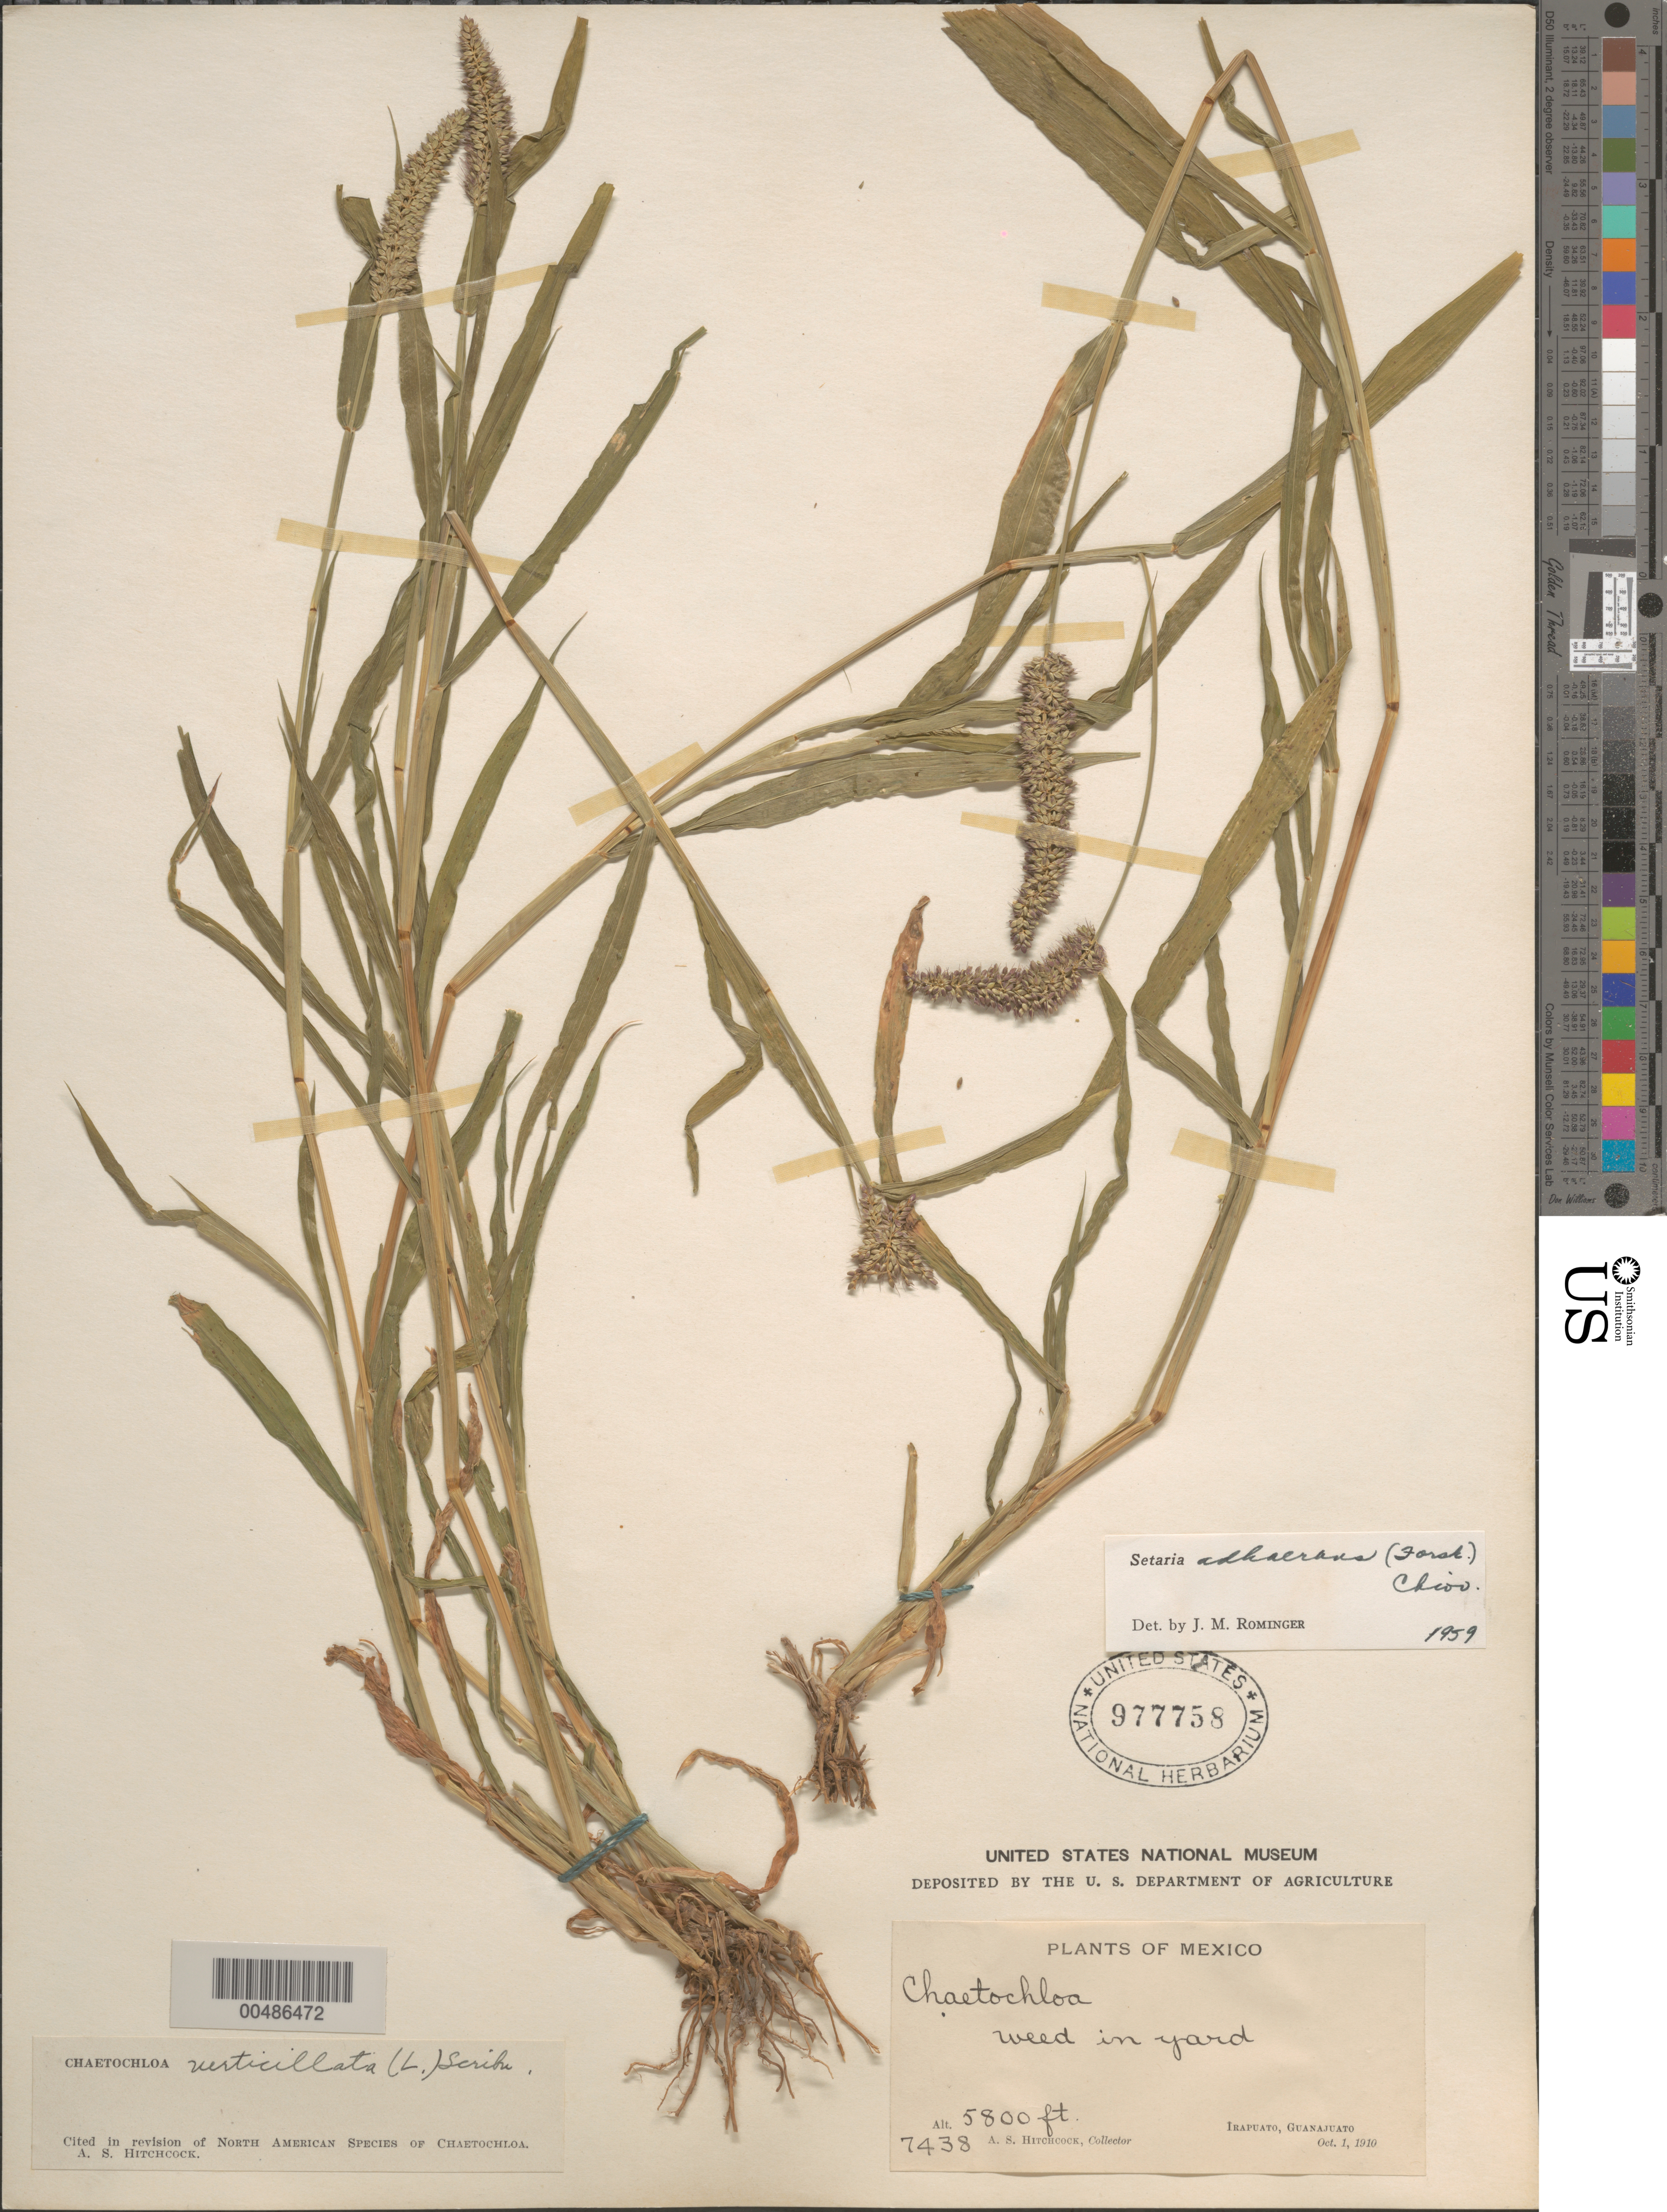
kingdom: Plantae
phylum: Tracheophyta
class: Liliopsida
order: Poales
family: Poaceae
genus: Setaria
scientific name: Setaria adhaerens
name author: (Forssk.) Chiov.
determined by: Rominger, J. M.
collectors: A. S. Hitchcock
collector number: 7438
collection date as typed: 1 Oct 1910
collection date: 1910-10-01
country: Mexico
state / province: Guanajuato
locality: Irapuato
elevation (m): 1768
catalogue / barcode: US 977758